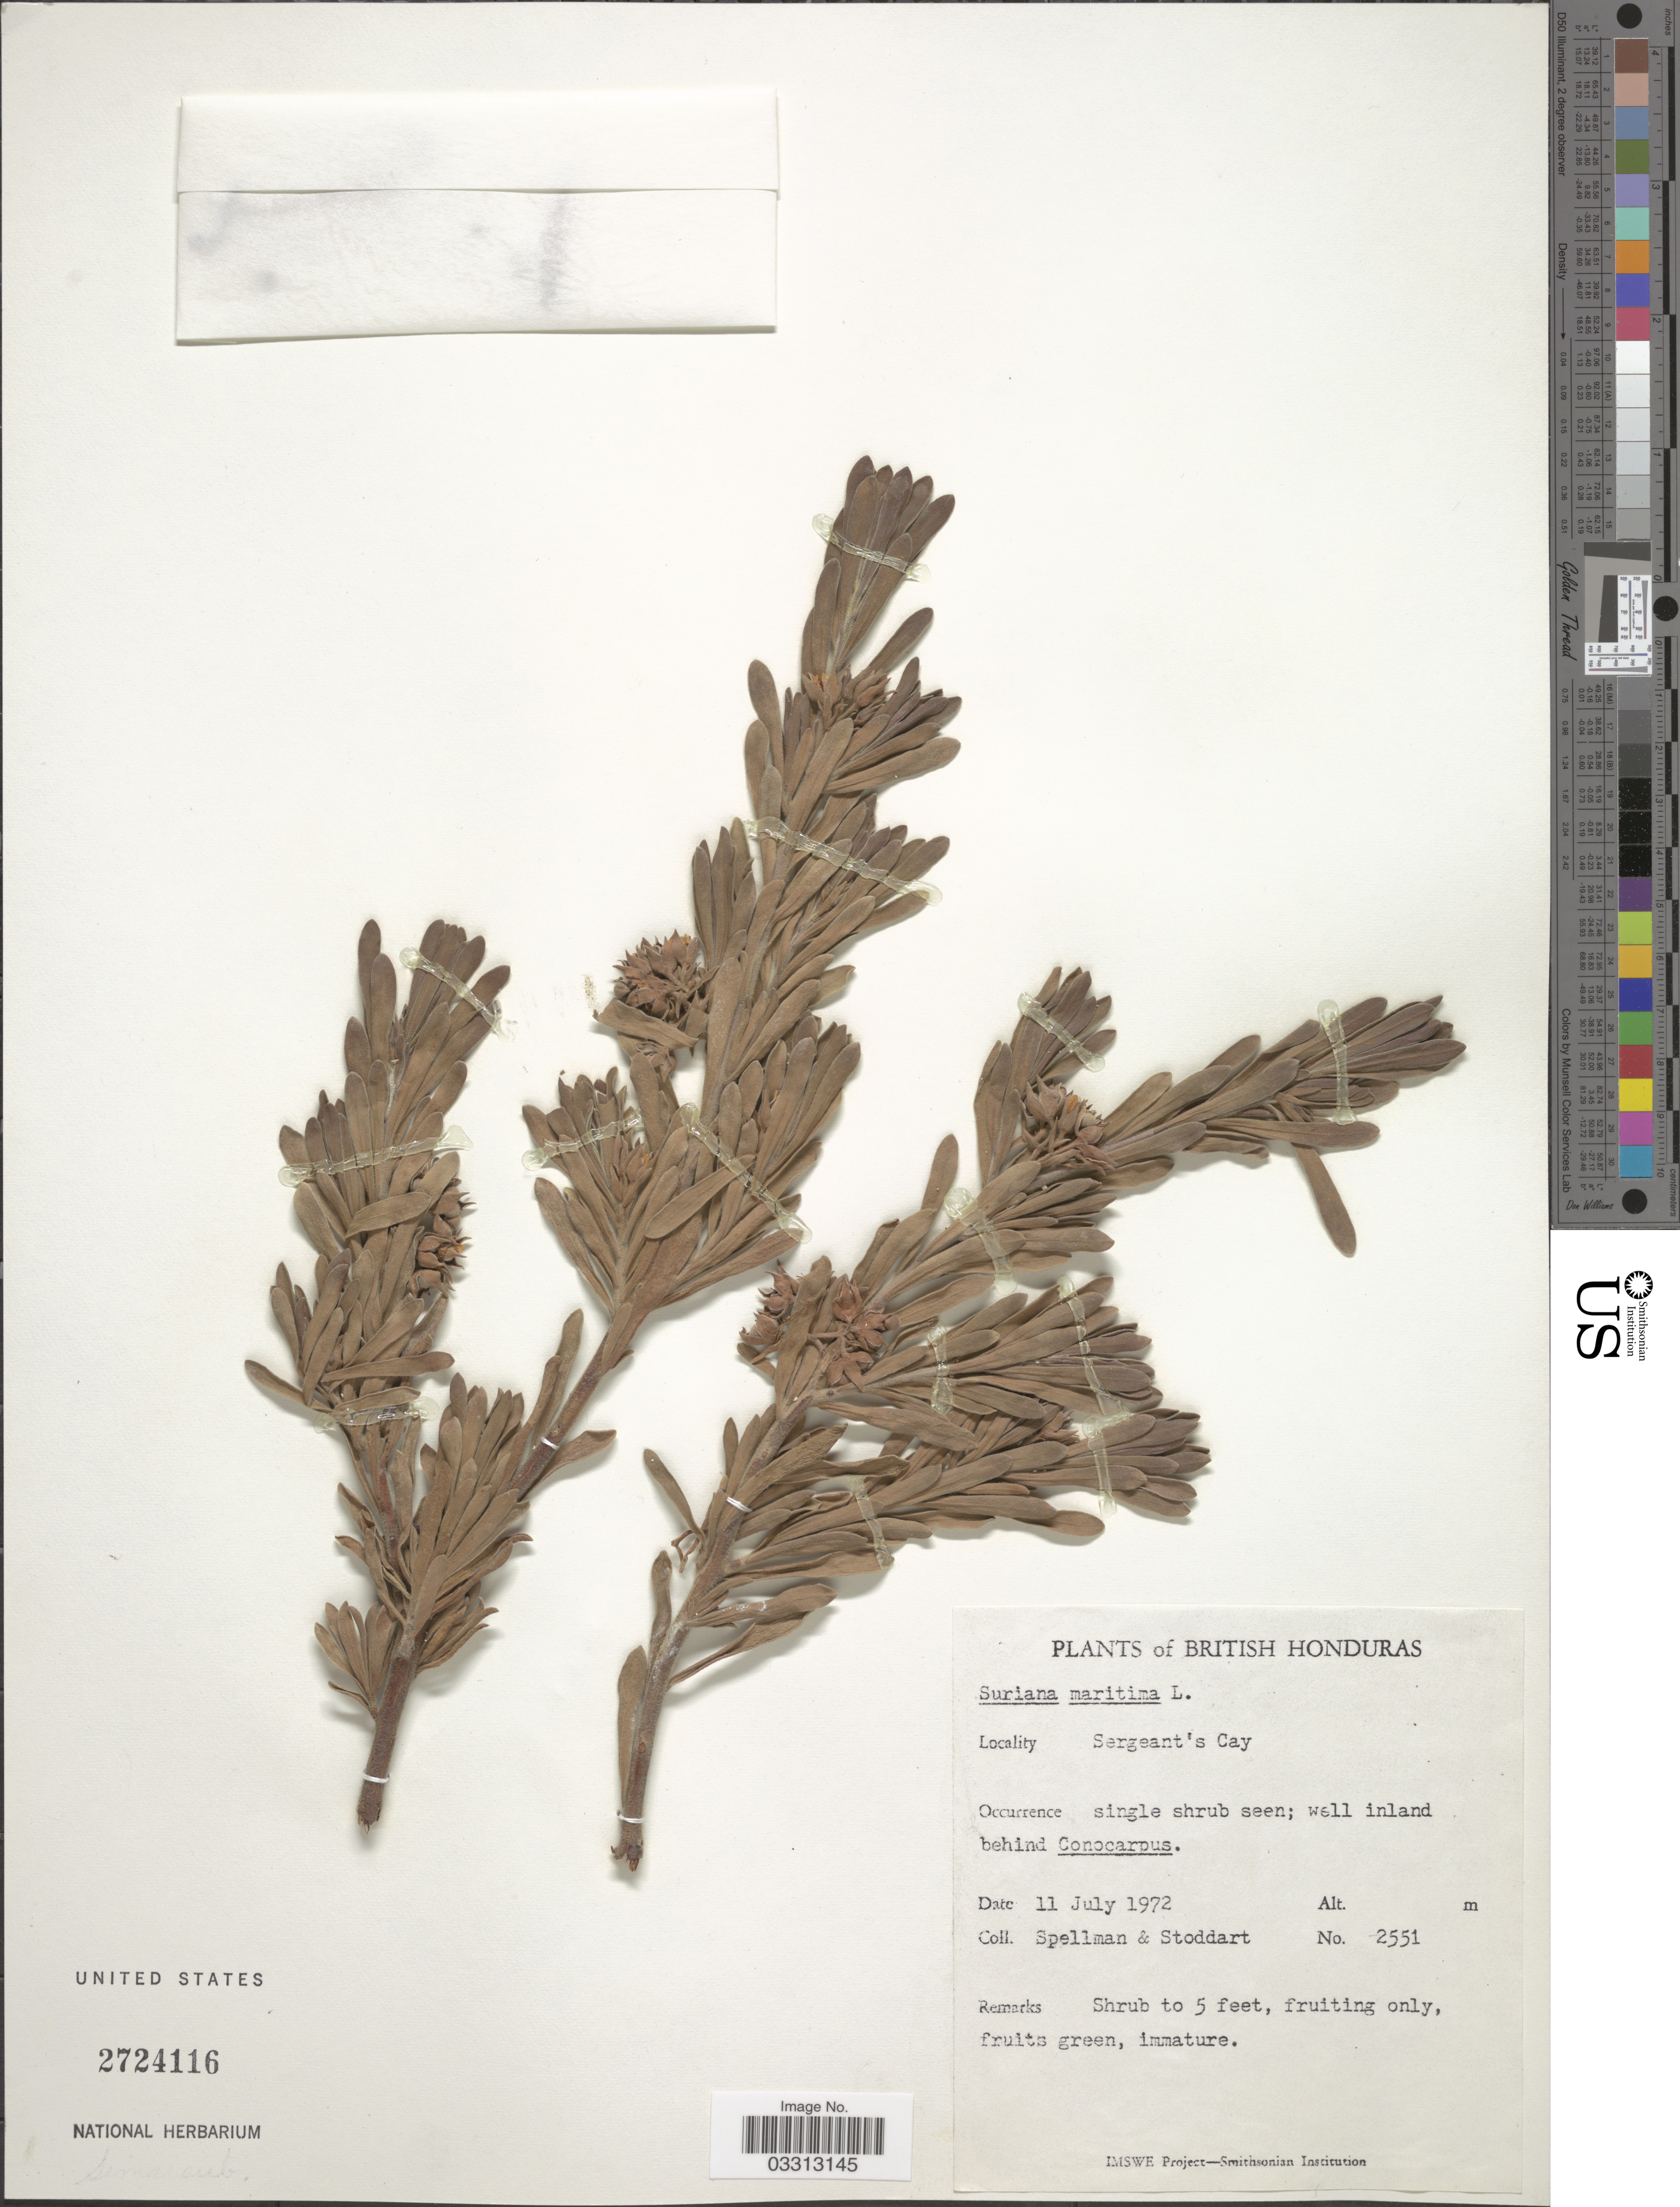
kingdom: Plantae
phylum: Tracheophyta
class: Magnoliopsida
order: Fabales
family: Surianaceae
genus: Suriana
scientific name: Suriana maritima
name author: L.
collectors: Spellman, -- & -. Stoddart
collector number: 2551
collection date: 1972-07-11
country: Belize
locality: British Honduras. Sergeant's Cay.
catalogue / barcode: US 2724116